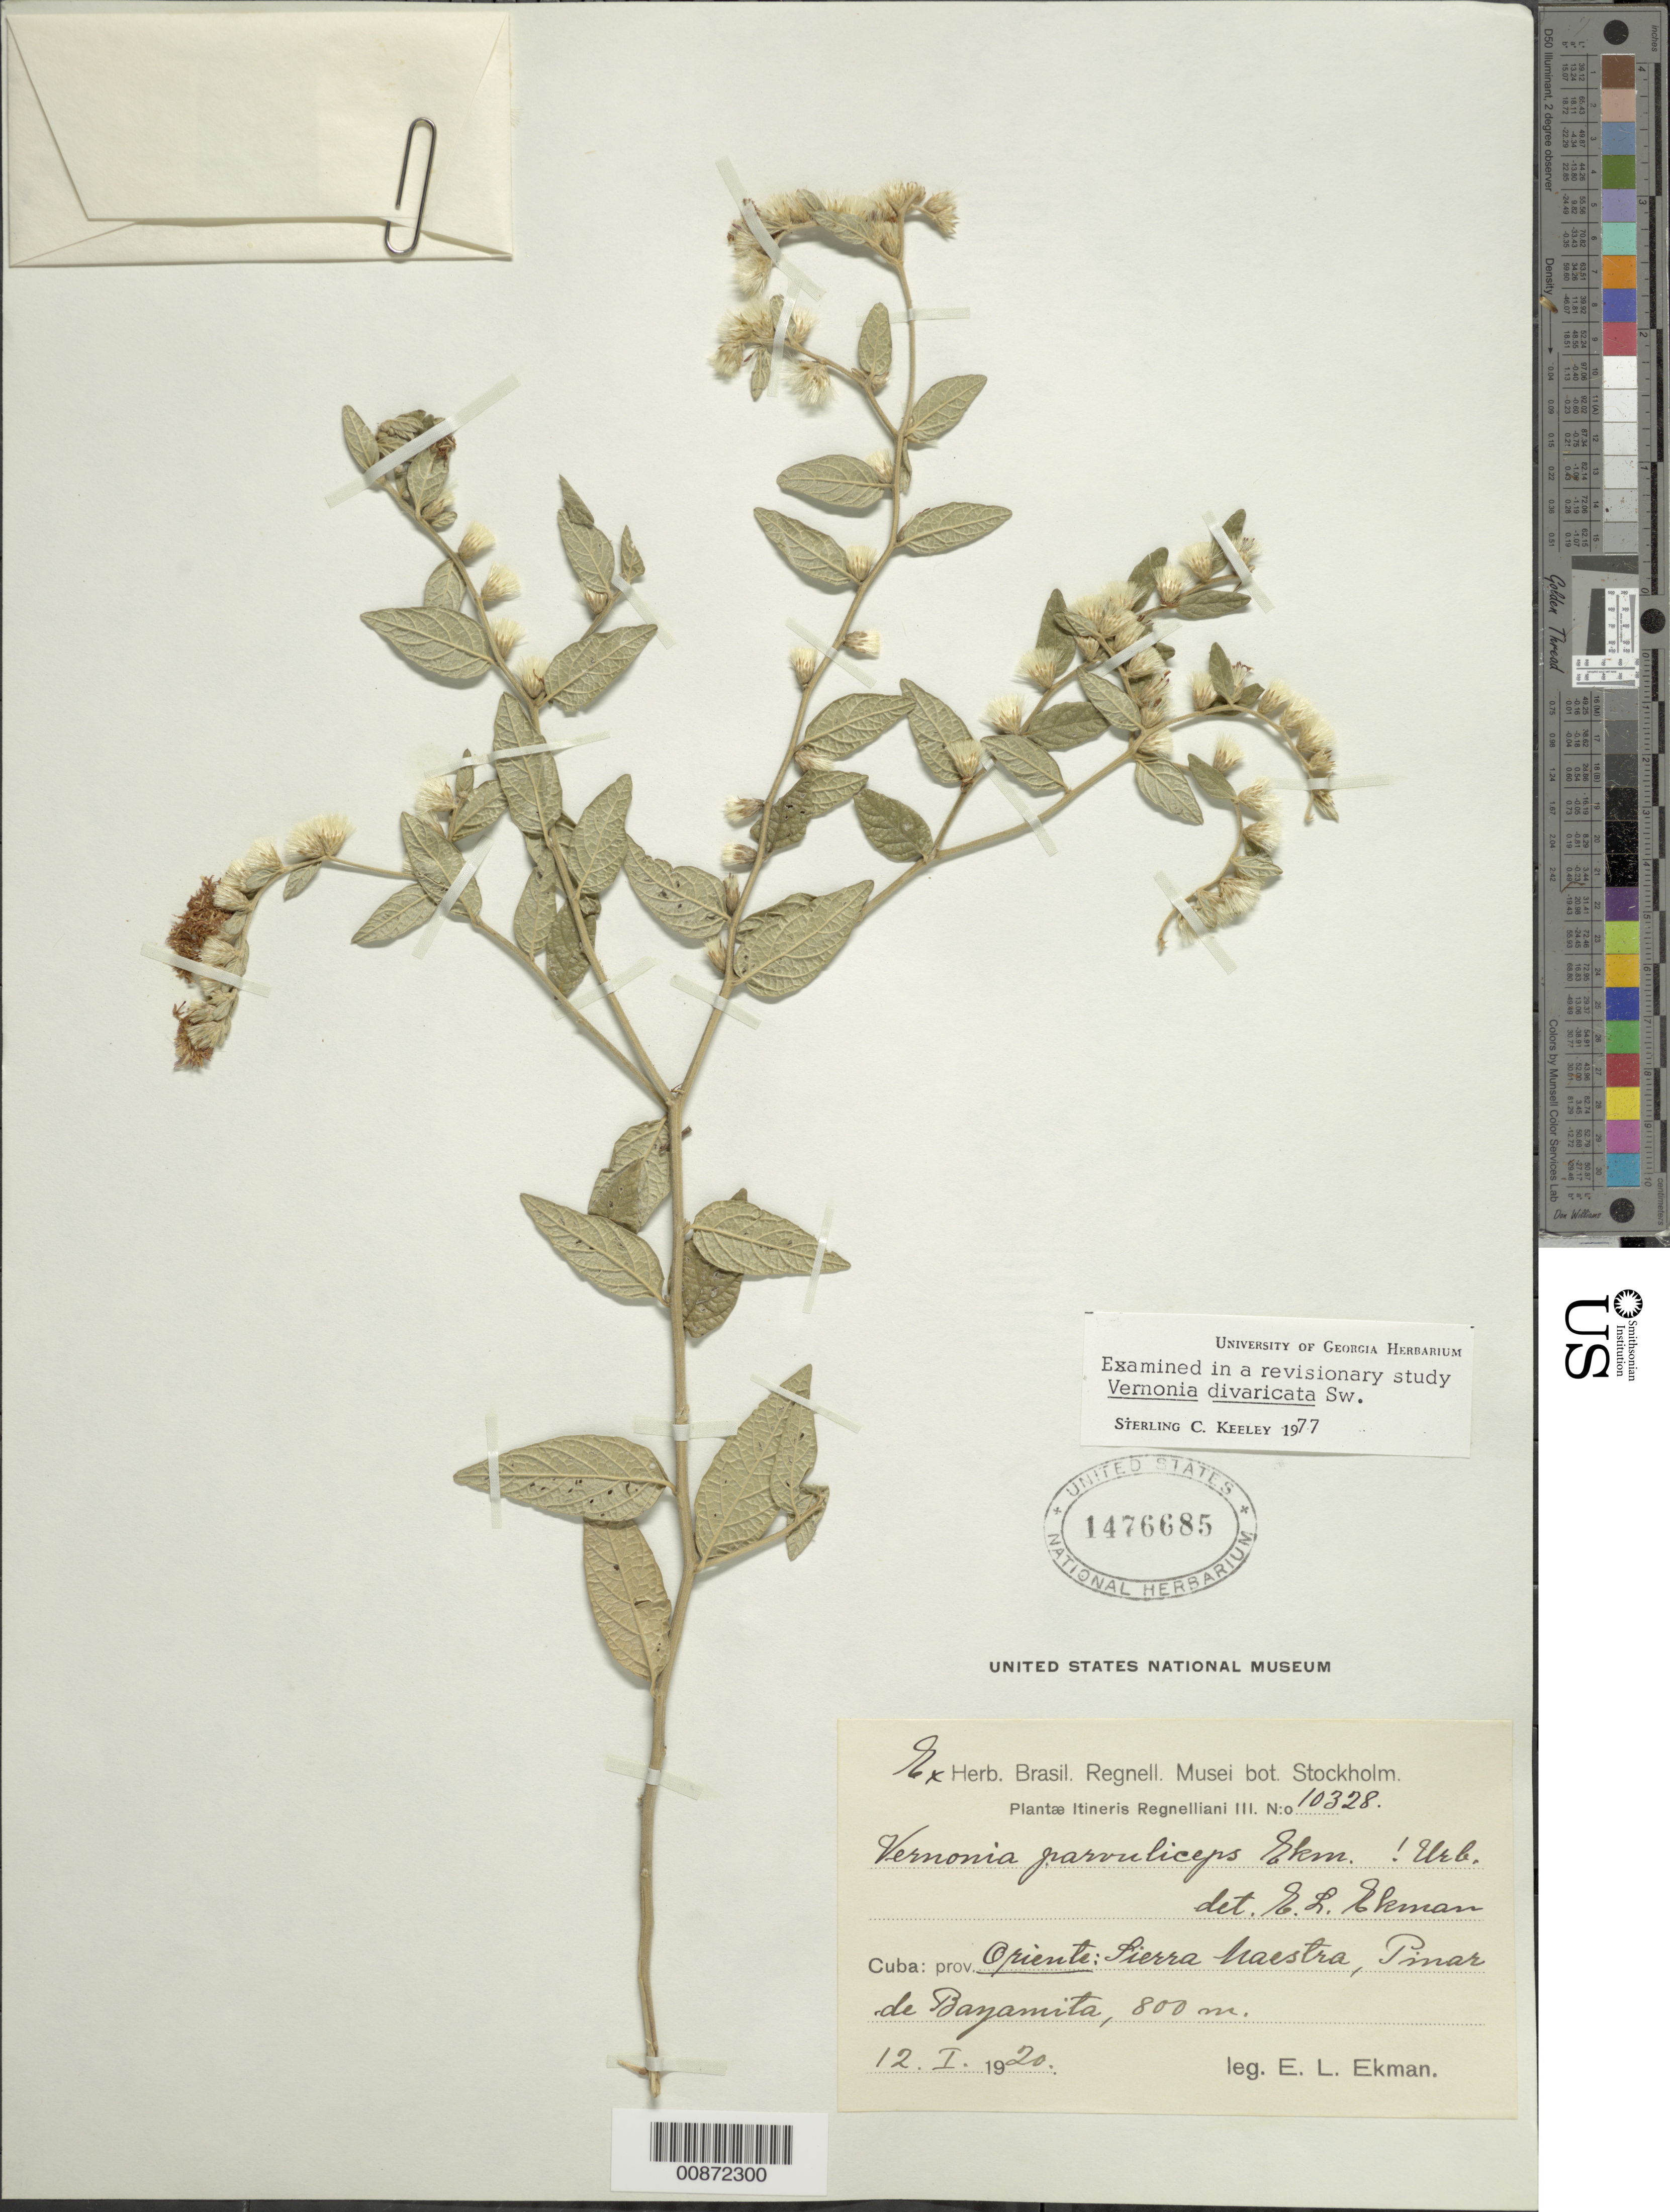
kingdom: Plantae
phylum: Tracheophyta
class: Magnoliopsida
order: Asterales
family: Asteraceae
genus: Lepidaploa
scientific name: Lepidaploa arborescens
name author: (L.) H. Rob.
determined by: Keeley, S. C.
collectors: E. L. Ekman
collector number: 10328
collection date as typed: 12 Jan 1920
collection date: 1920-01-12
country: Cuba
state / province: Oriente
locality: Sierra Maestra, Pinar de Bayamita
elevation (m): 800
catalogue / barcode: US 1476685